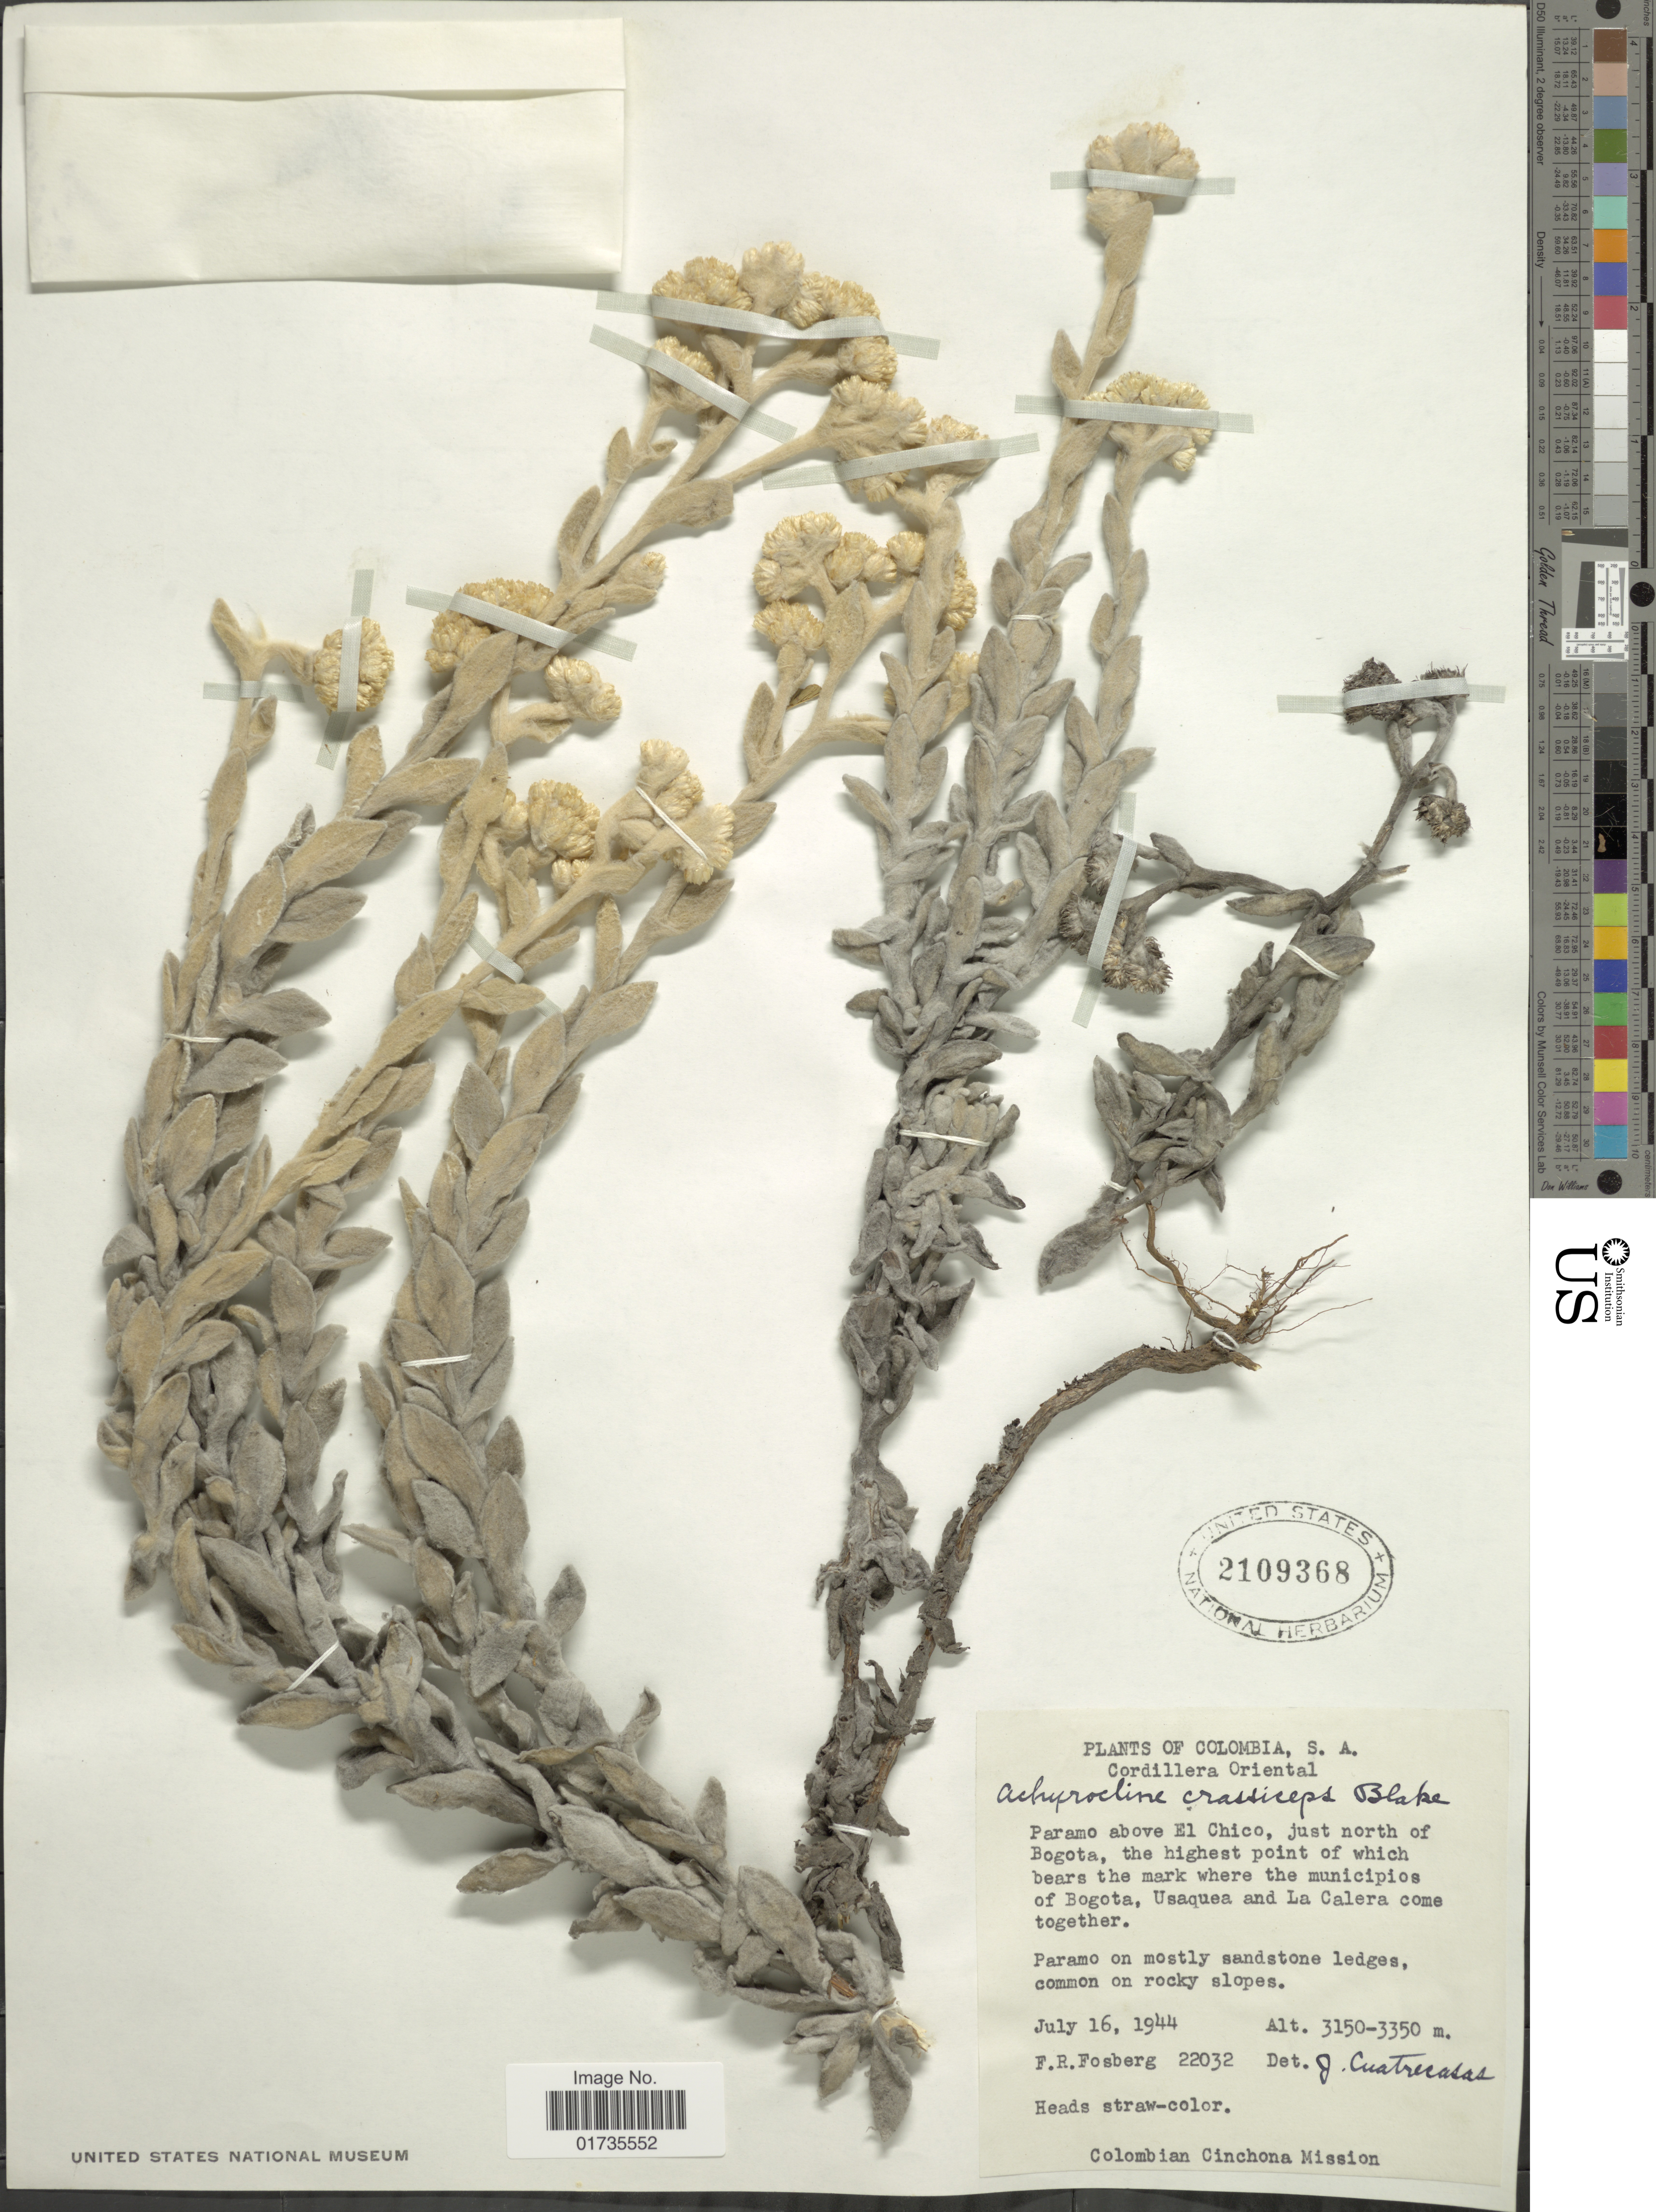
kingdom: Plantae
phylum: Tracheophyta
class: Magnoliopsida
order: Asterales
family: Asteraceae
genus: Achyrocline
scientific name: Achyrocline crassiceps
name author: S.F. Blake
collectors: F. R. Fosberg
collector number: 22032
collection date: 1944-07-16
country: Colombia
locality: Colombia. Cordillera Oriental. Paramo above El Chico, just north of Bogota, the highest point of which bears the mark where the municipios of Bogota, usaquea and La Calera come together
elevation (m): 3150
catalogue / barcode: US 2109368